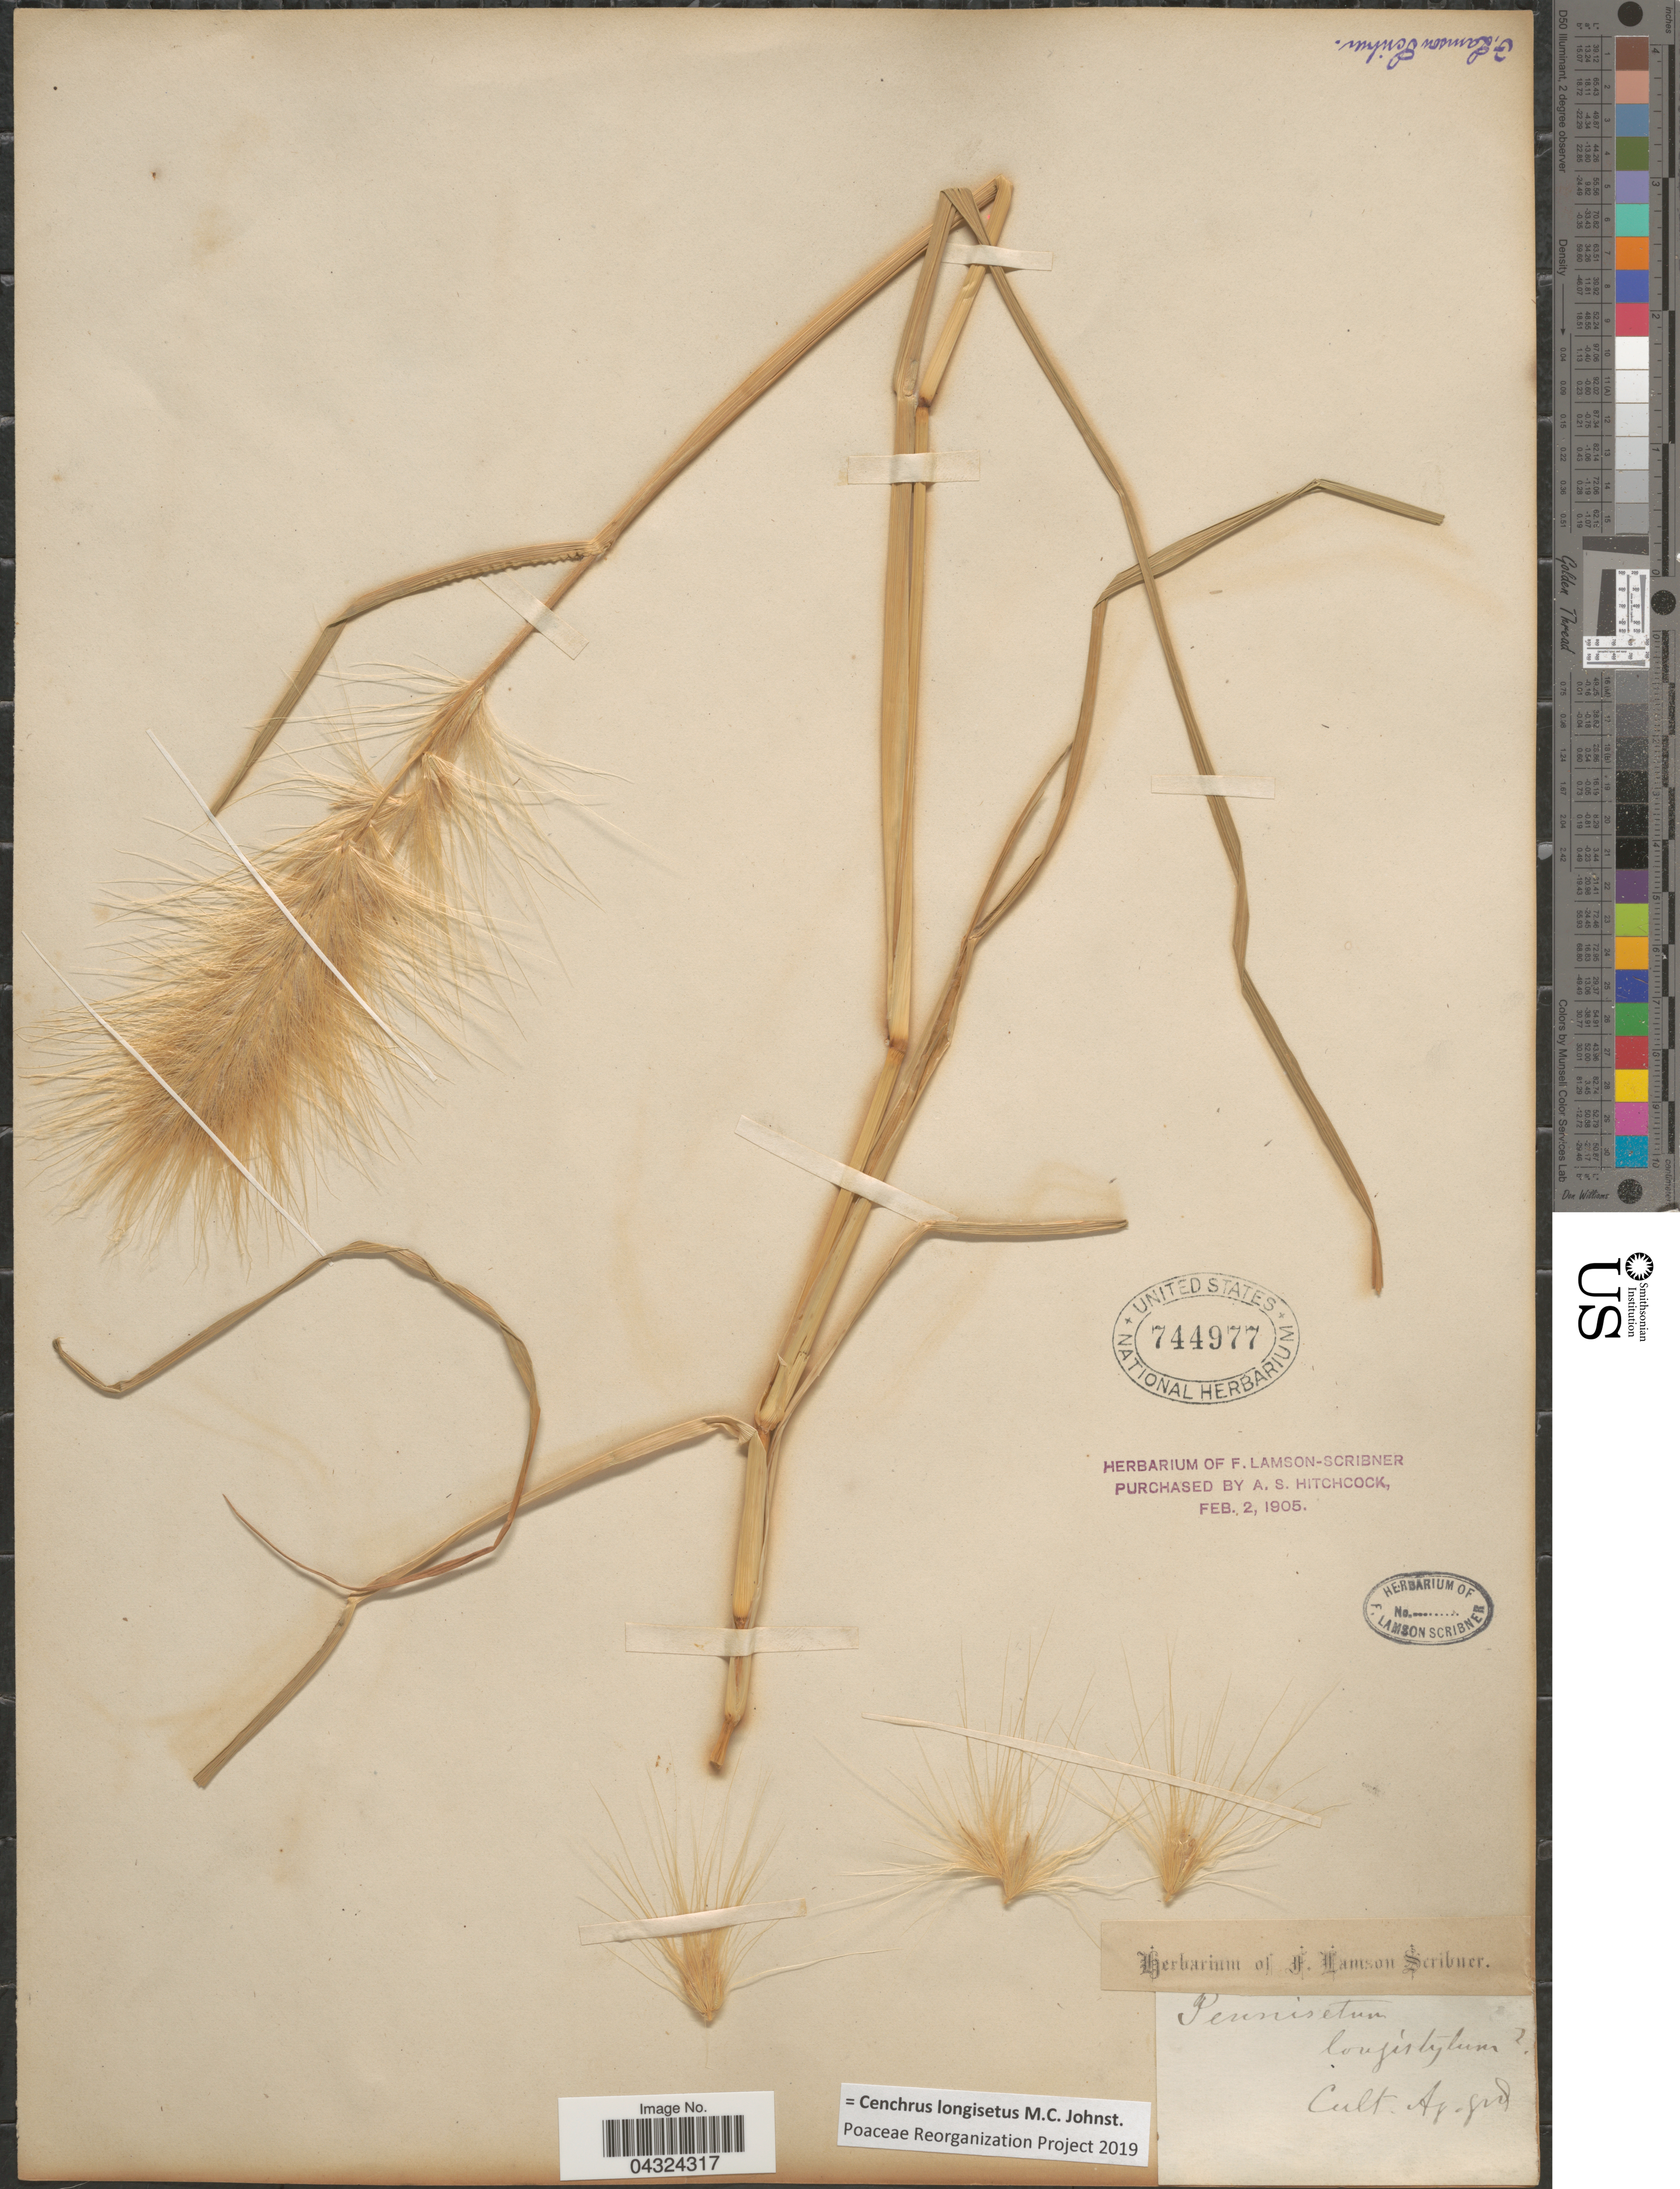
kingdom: Plantae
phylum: Tracheophyta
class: Liliopsida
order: Poales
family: Poaceae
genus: Cenchrus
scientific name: Cenchrus longisetus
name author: M.C. Johnst.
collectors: ex herb. F. Lamson Scribner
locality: Cult. Ag. grd.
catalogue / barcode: US 744977